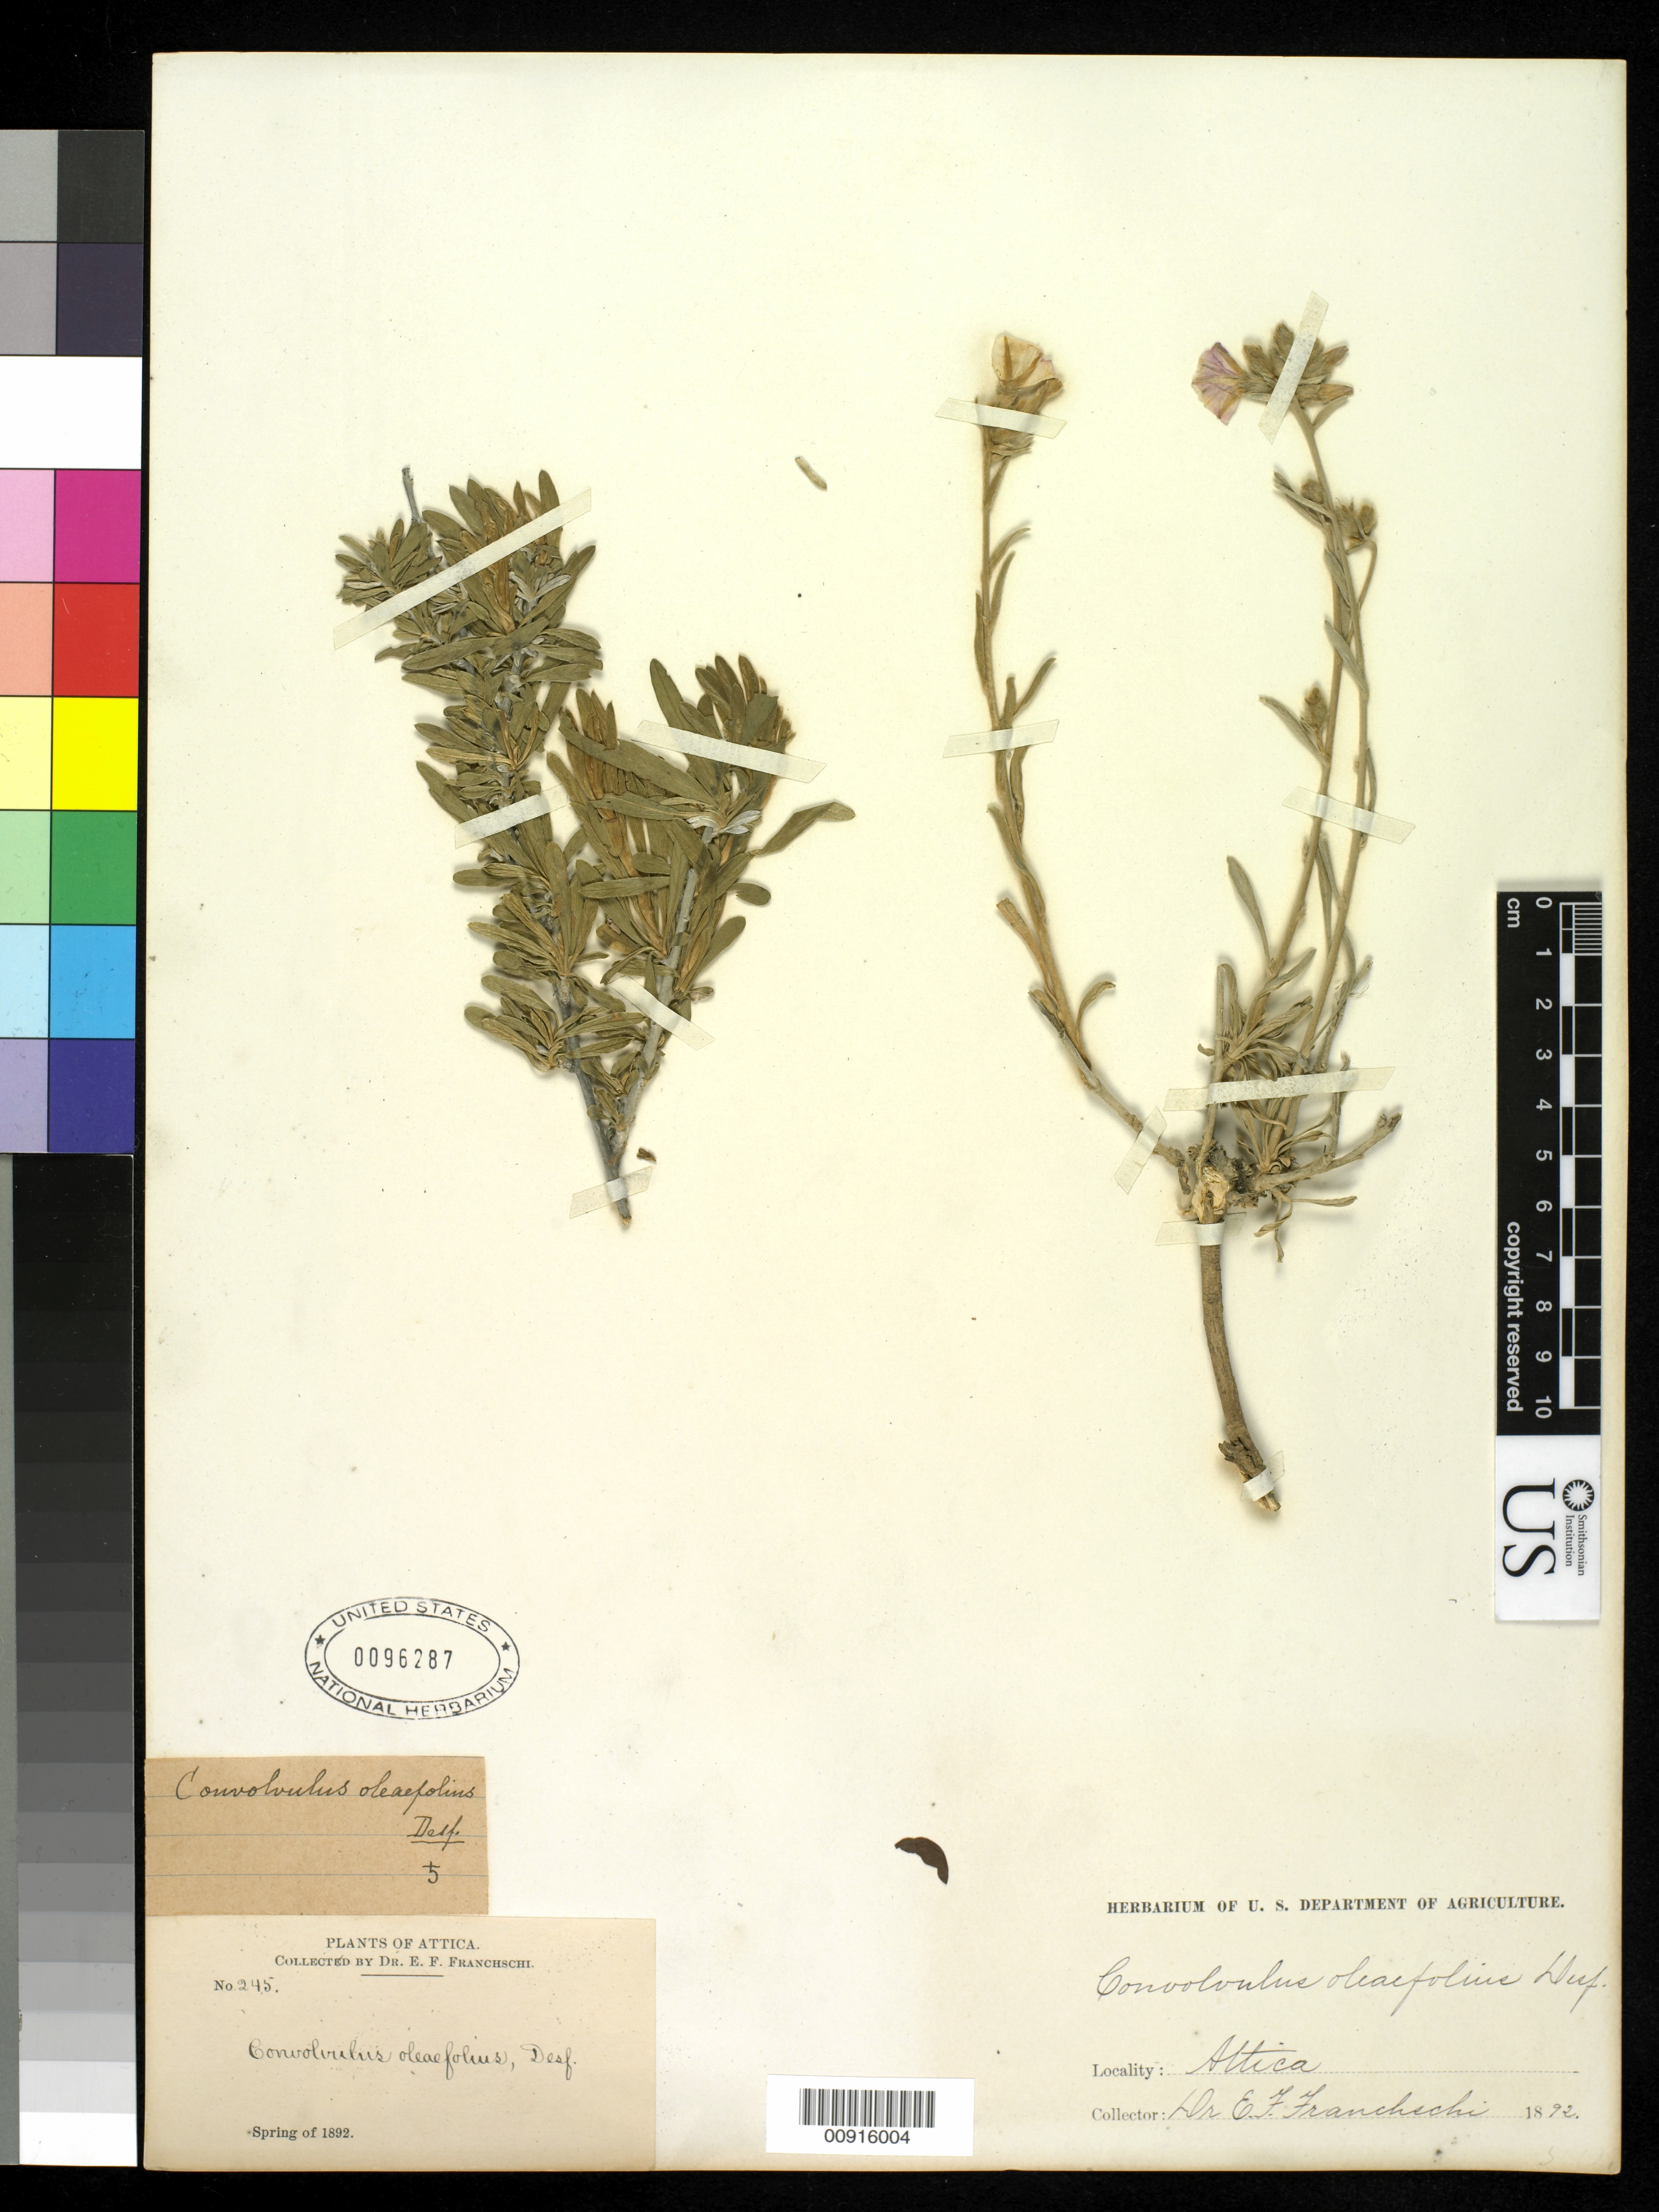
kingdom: Plantae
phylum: Tracheophyta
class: Magnoliopsida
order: Solanales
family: Convolvulaceae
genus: Convolvulus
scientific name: Convolvulus oleifolius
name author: Desr.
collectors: E. Franchschi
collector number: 245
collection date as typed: Spr 1892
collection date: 1892-03-20/1892-06-20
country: Greece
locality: Attica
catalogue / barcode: US 96287